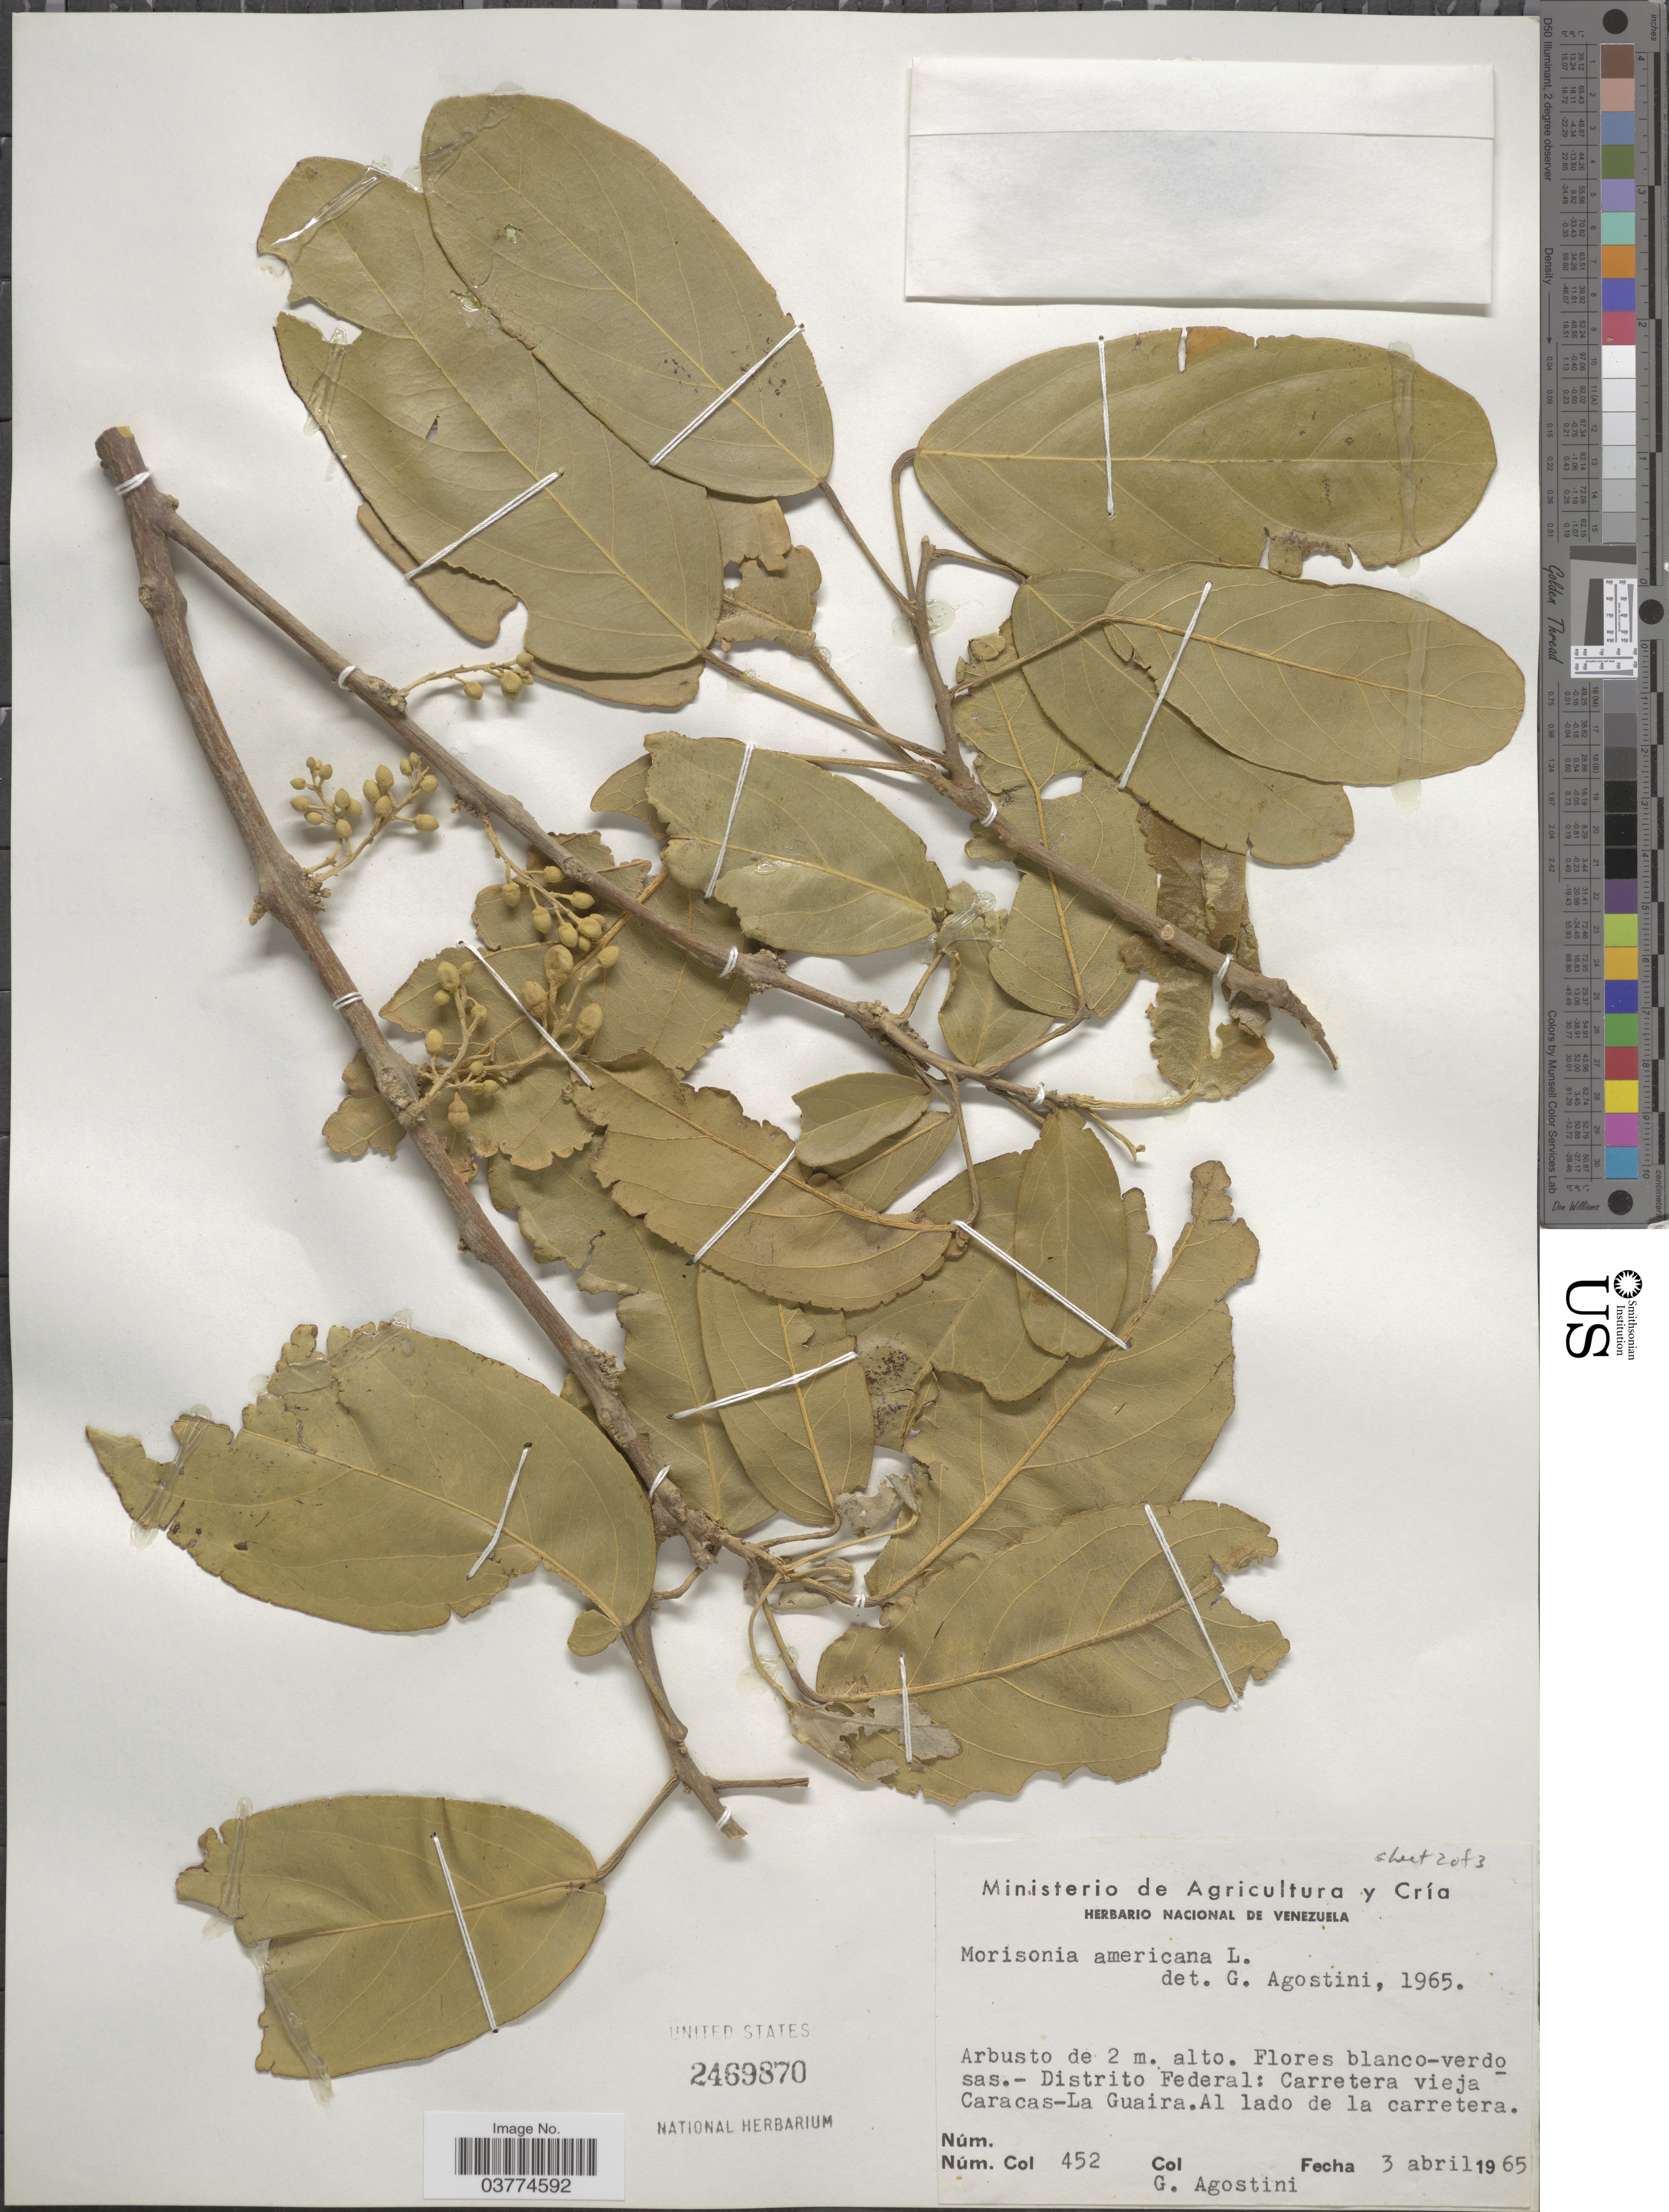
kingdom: Plantae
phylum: Tracheophyta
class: Magnoliopsida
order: Brassicales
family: Capparaceae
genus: Morisonia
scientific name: Morisonia americana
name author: L.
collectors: G. Agostini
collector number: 452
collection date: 1965-04-03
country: Venezuela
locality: Distrito Federal: Carretera vieja Caracas-La Guaira. Al lado de la carretera.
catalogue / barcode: US 2469870